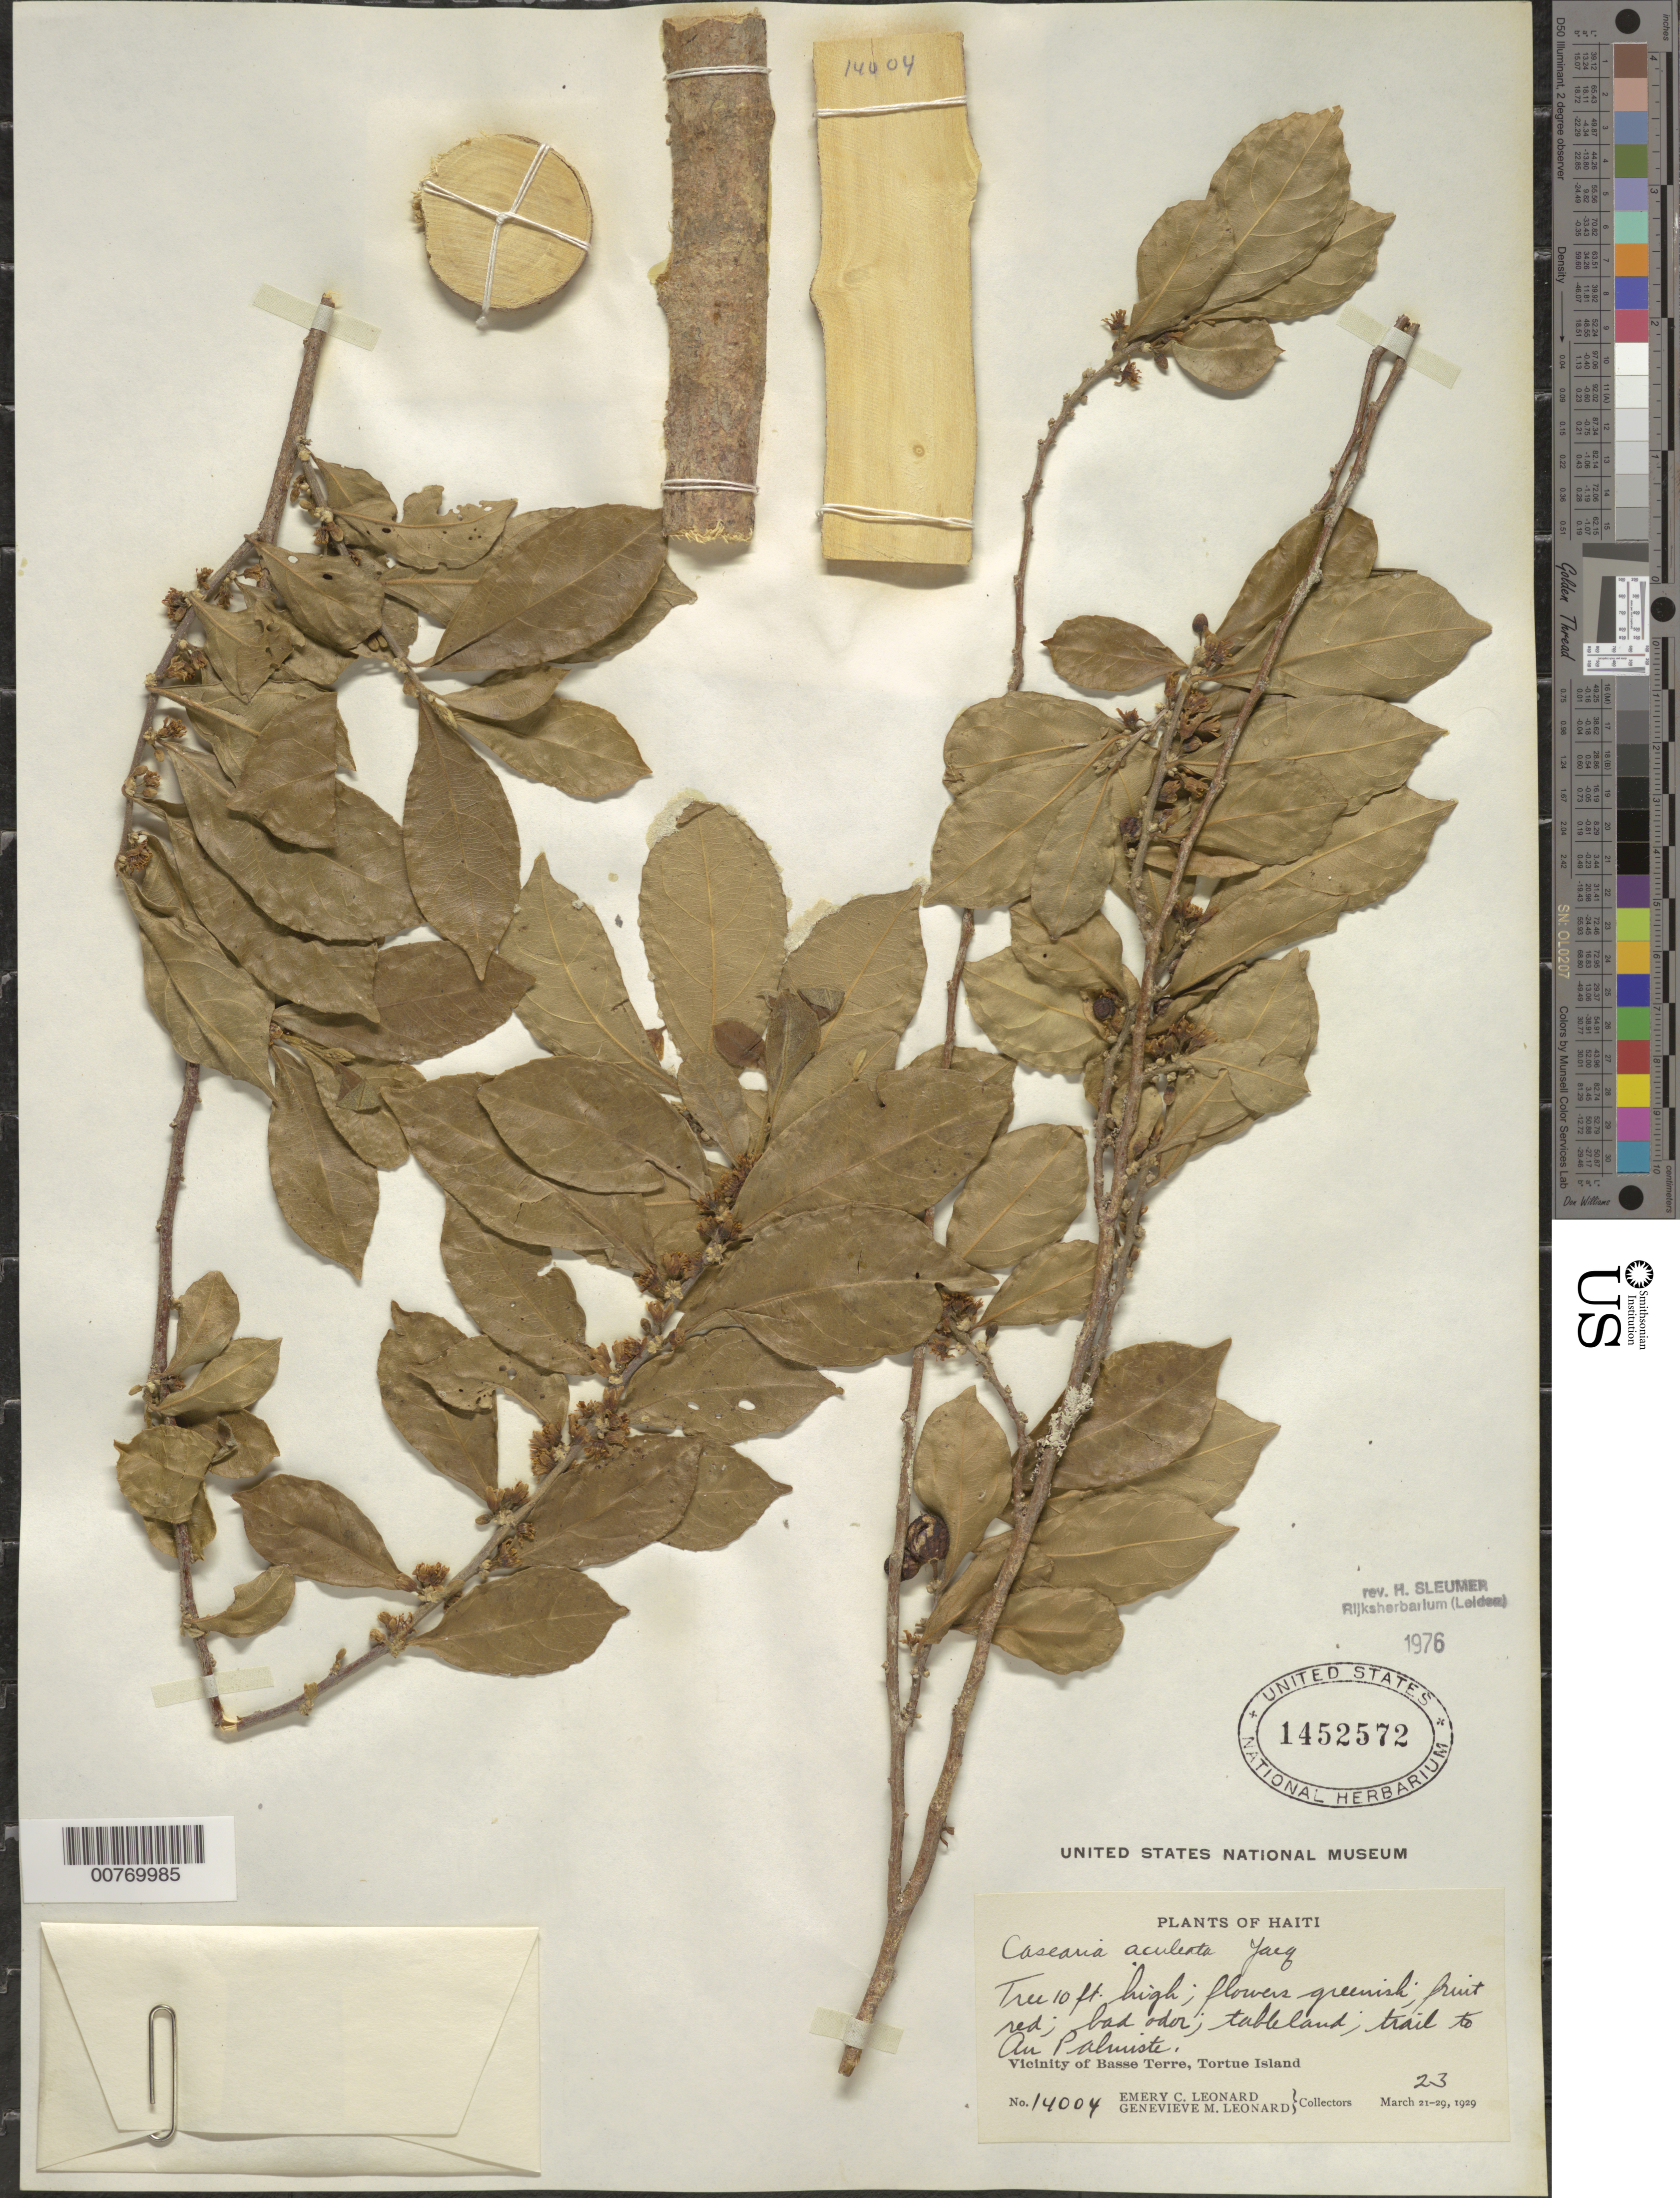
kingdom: Plantae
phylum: Tracheophyta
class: Magnoliopsida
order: Malpighiales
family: Salicaceae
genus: Casearia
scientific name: Casearia aculeata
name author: Jacq.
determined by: Sleumer, H. O.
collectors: E. C. Leonard & G. M. Leonard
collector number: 14004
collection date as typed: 23 Mar 1929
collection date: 1929-03-23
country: Haiti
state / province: Nord-Óuest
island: Île de la Tortue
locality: Vicinity of Basse Terre, Tortue Island.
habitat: Tableland, trail to Au Palmiste.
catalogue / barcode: US 1452572